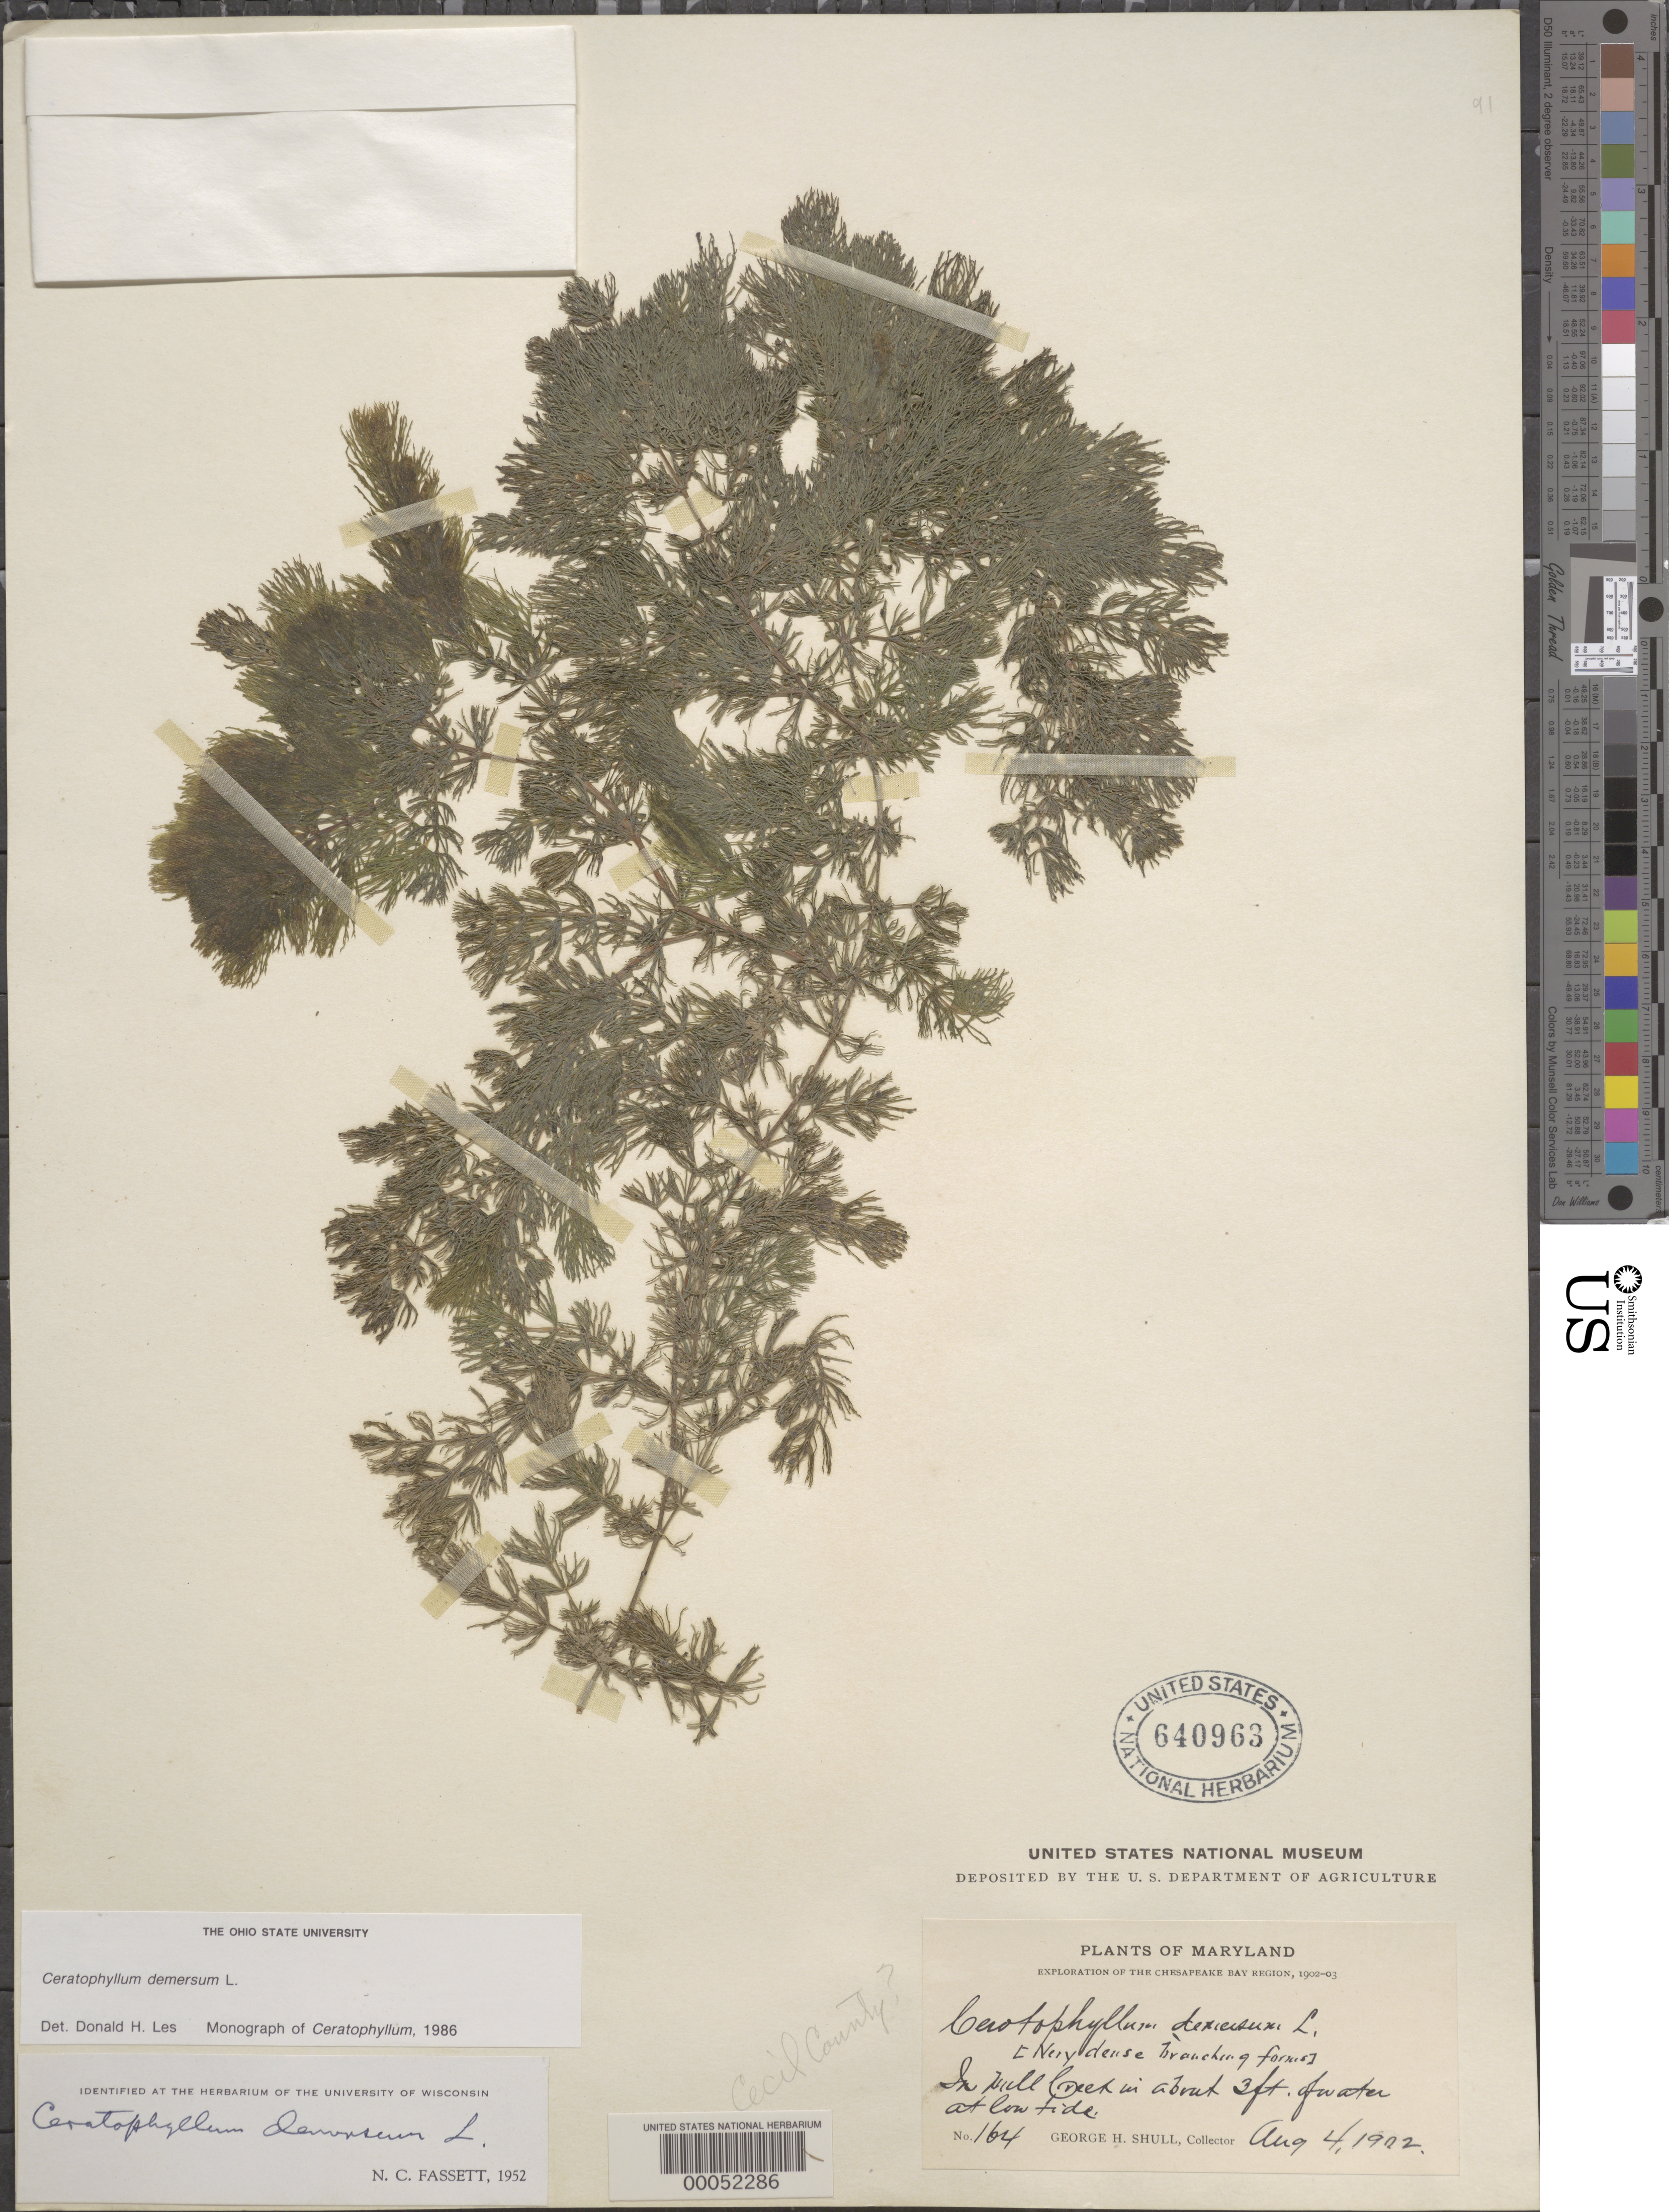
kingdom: Plantae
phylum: Tracheophyta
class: Magnoliopsida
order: Ceratophyllales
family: Ceratophyllaceae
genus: Ceratophyllum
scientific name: Ceratophyllum demersum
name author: L.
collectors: G. H. Shull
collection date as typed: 04 Aug 1902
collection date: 1902-08-04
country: United States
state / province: Maryland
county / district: Harford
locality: In Mill Creek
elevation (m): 1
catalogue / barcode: US 640963